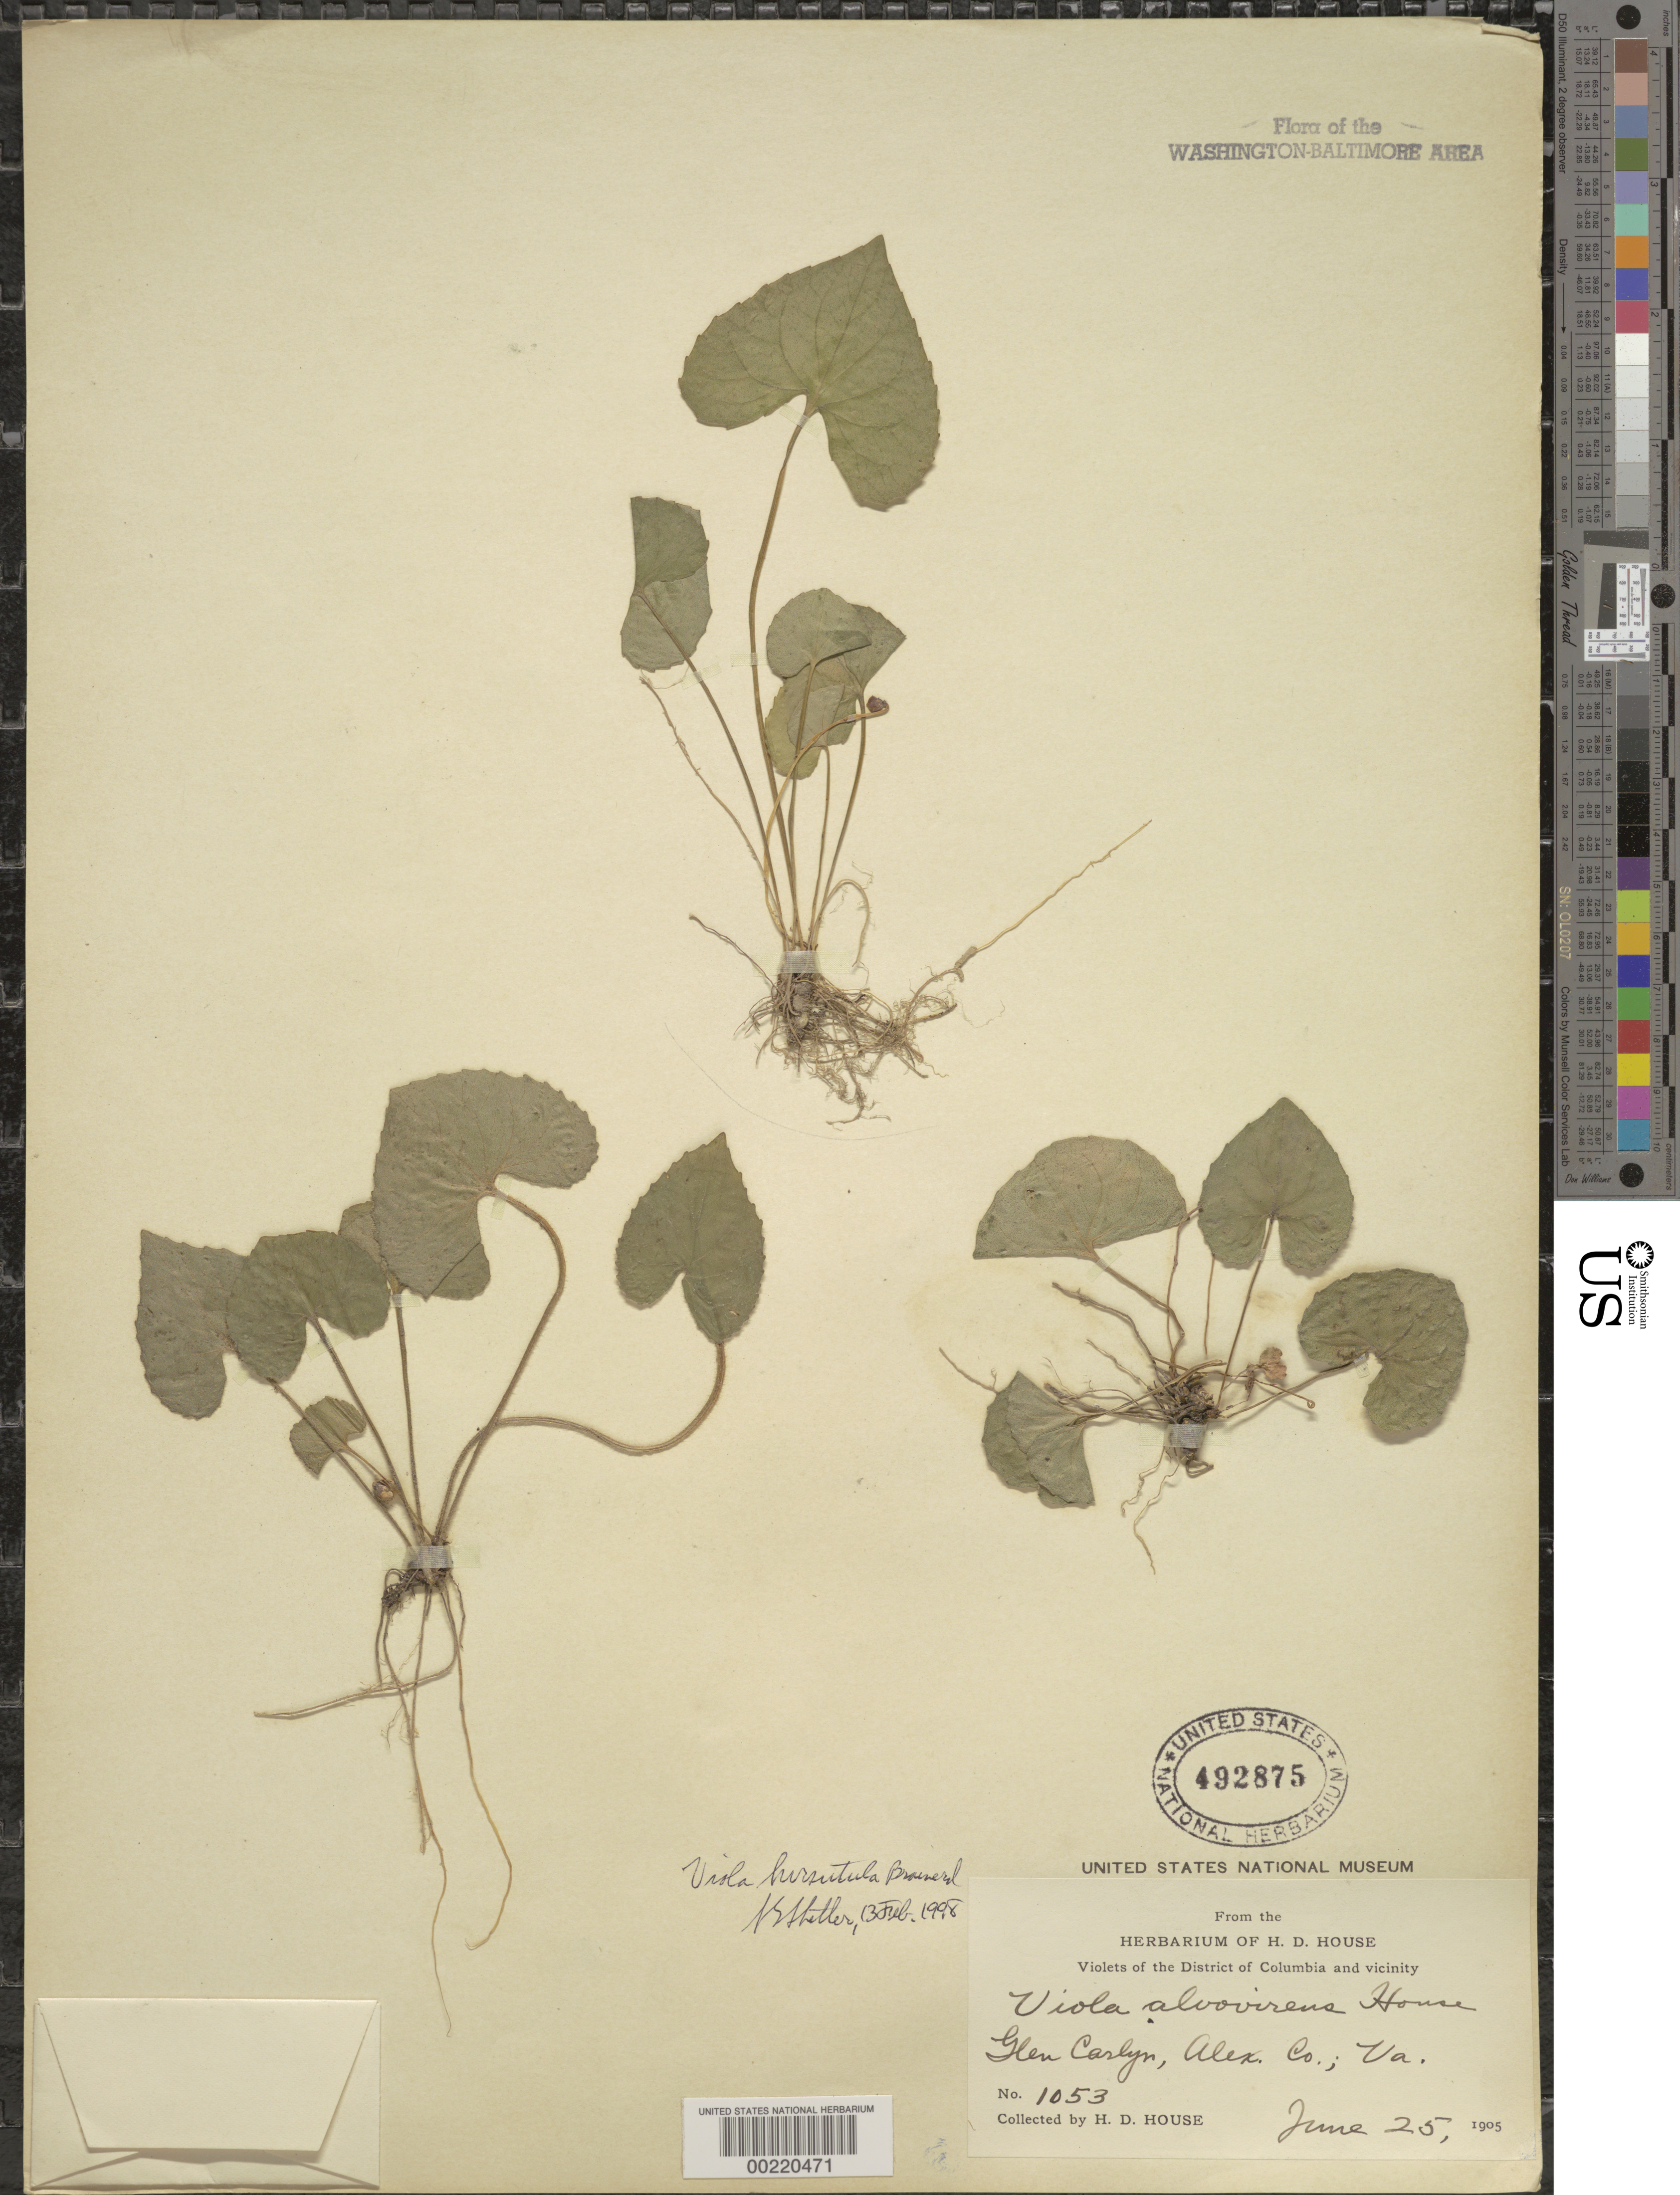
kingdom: Plantae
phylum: Tracheophyta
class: Magnoliopsida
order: Malpighiales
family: Violaceae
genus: Viola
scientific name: Viola hirsutula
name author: Brainerd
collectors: H. D. House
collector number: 1053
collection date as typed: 25 Jun 1905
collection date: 1905-06-25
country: United States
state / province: Virginia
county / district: Arlington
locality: Glen Carlyn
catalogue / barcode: US 492875